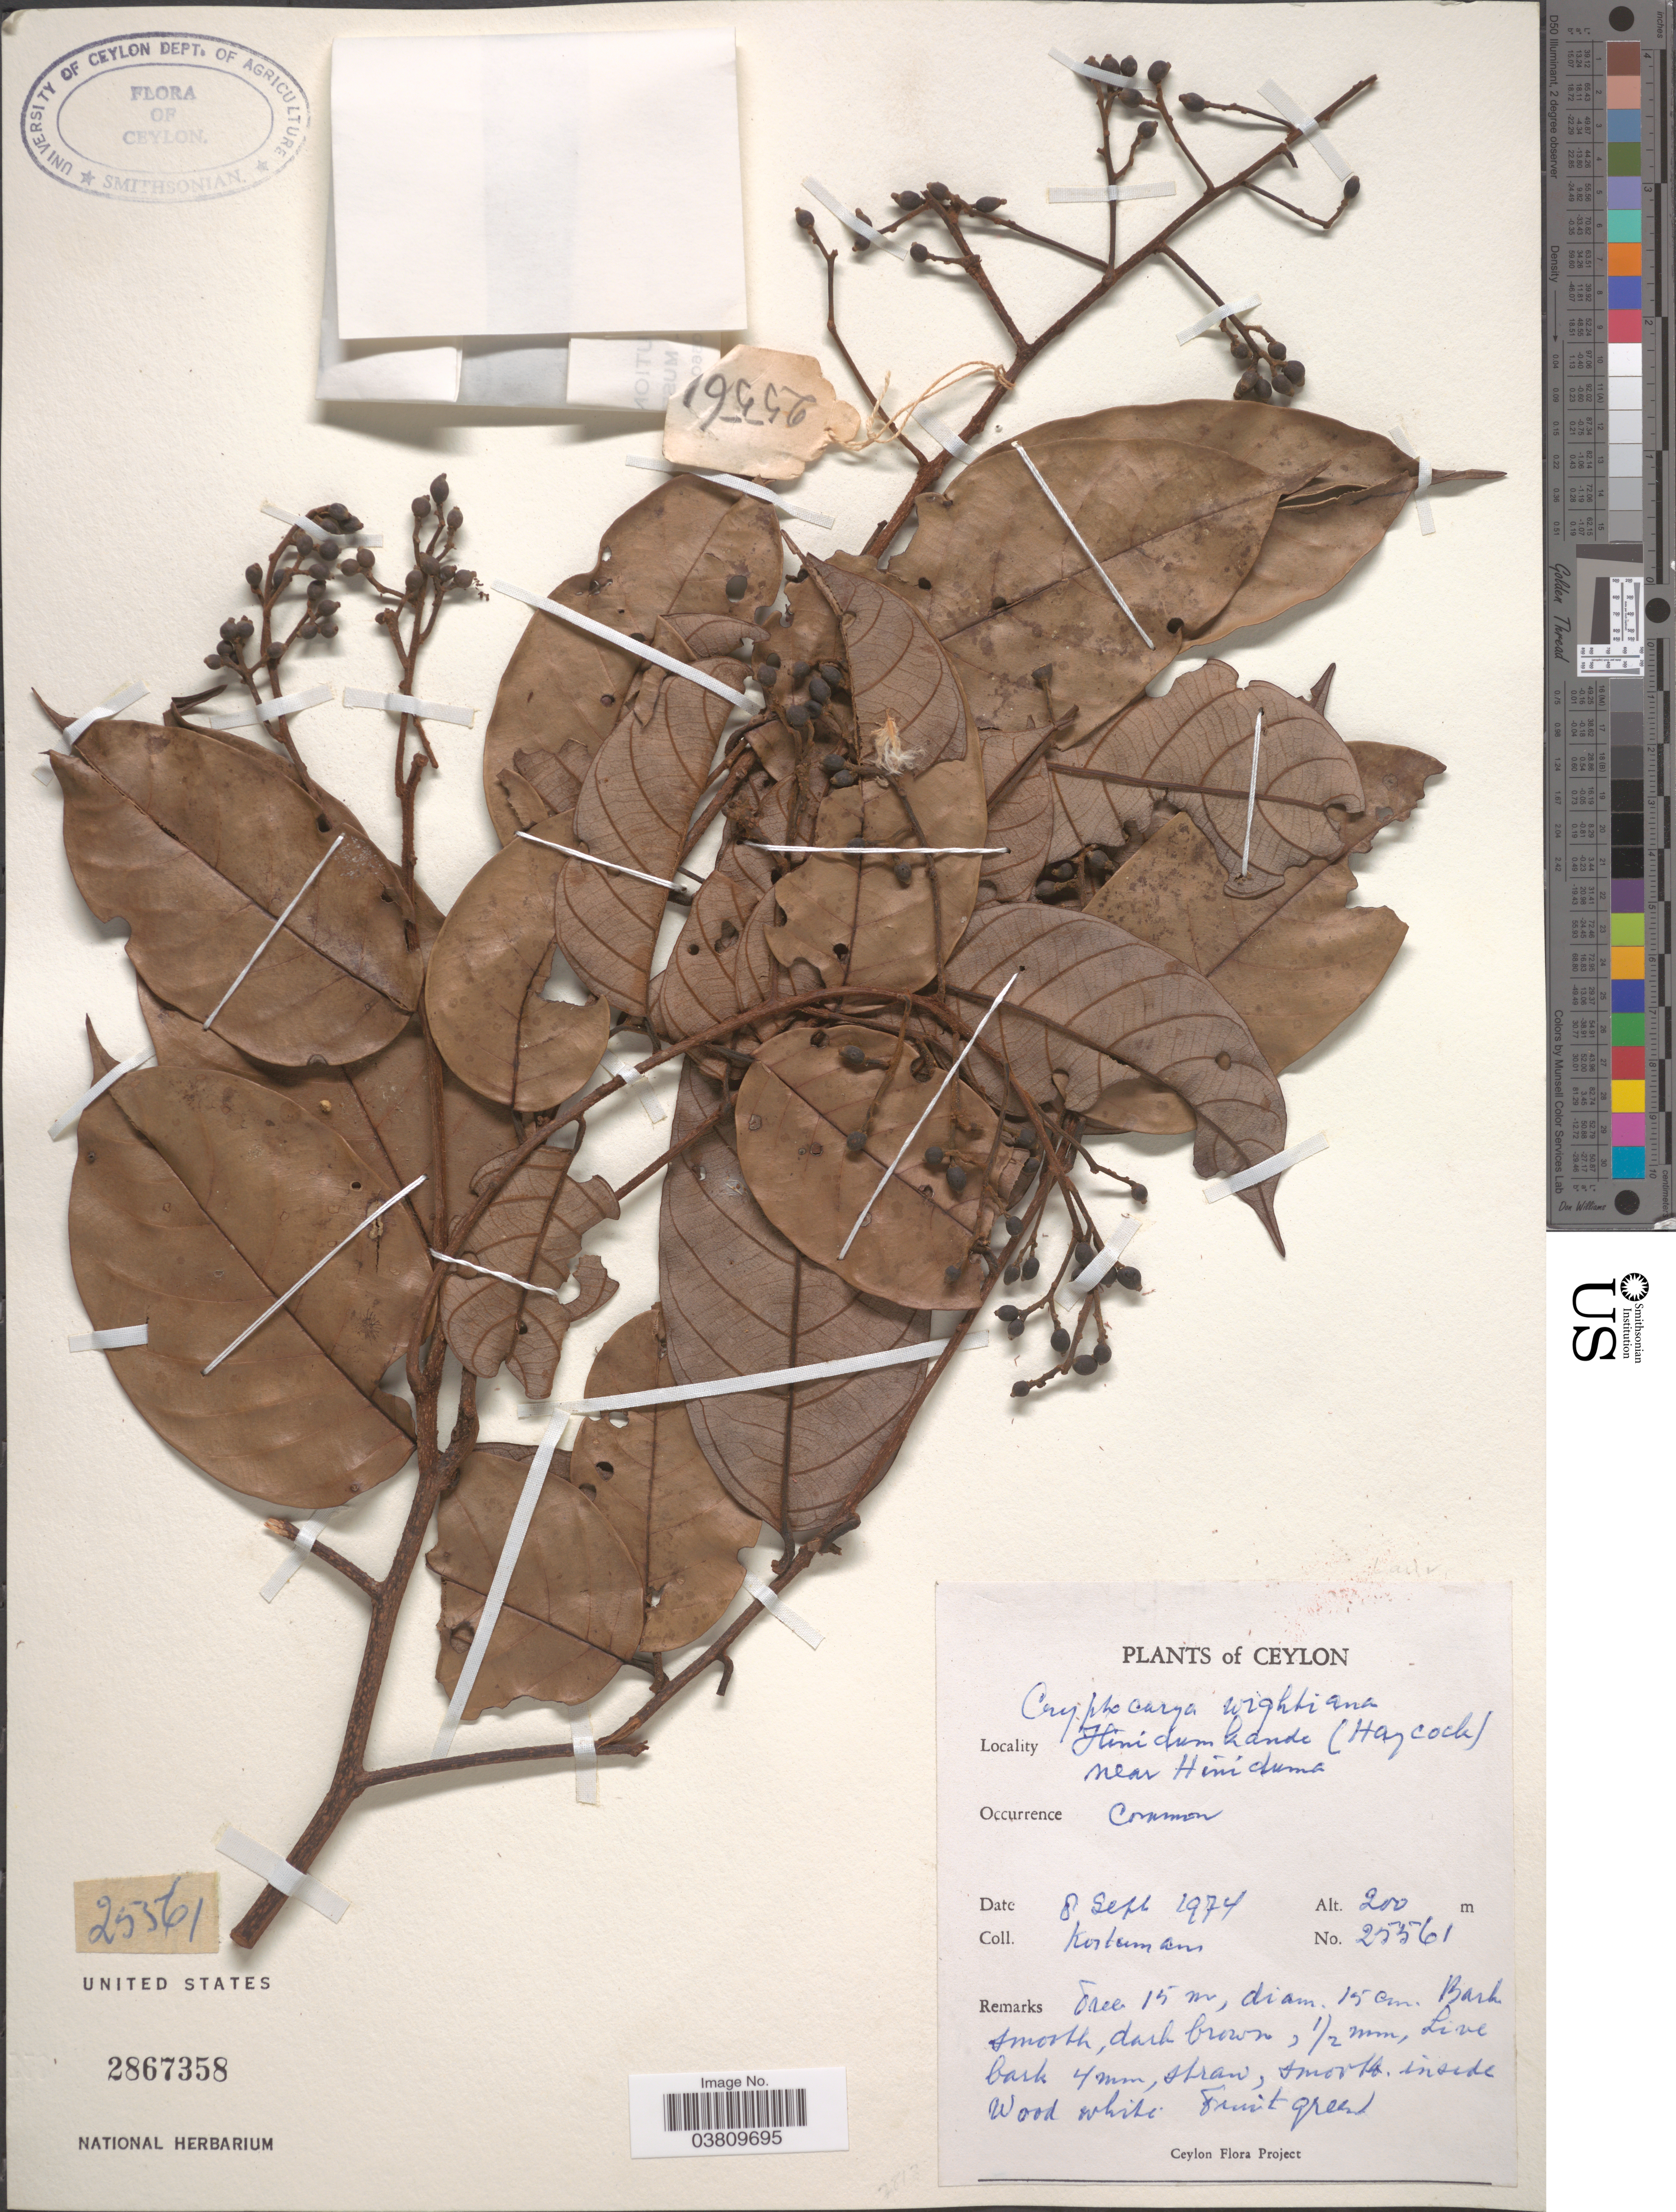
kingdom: Plantae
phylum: Tracheophyta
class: Magnoliopsida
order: Laurales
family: Lauraceae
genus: Cryptocarya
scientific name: Cryptocarya wightiana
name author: Thwaites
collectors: Kostermans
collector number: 25561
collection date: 1974-09-08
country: Sri Lanka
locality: Ceylon. Hinidumkande (Haycock) near Hiniduma.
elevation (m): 200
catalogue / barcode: US 2867358